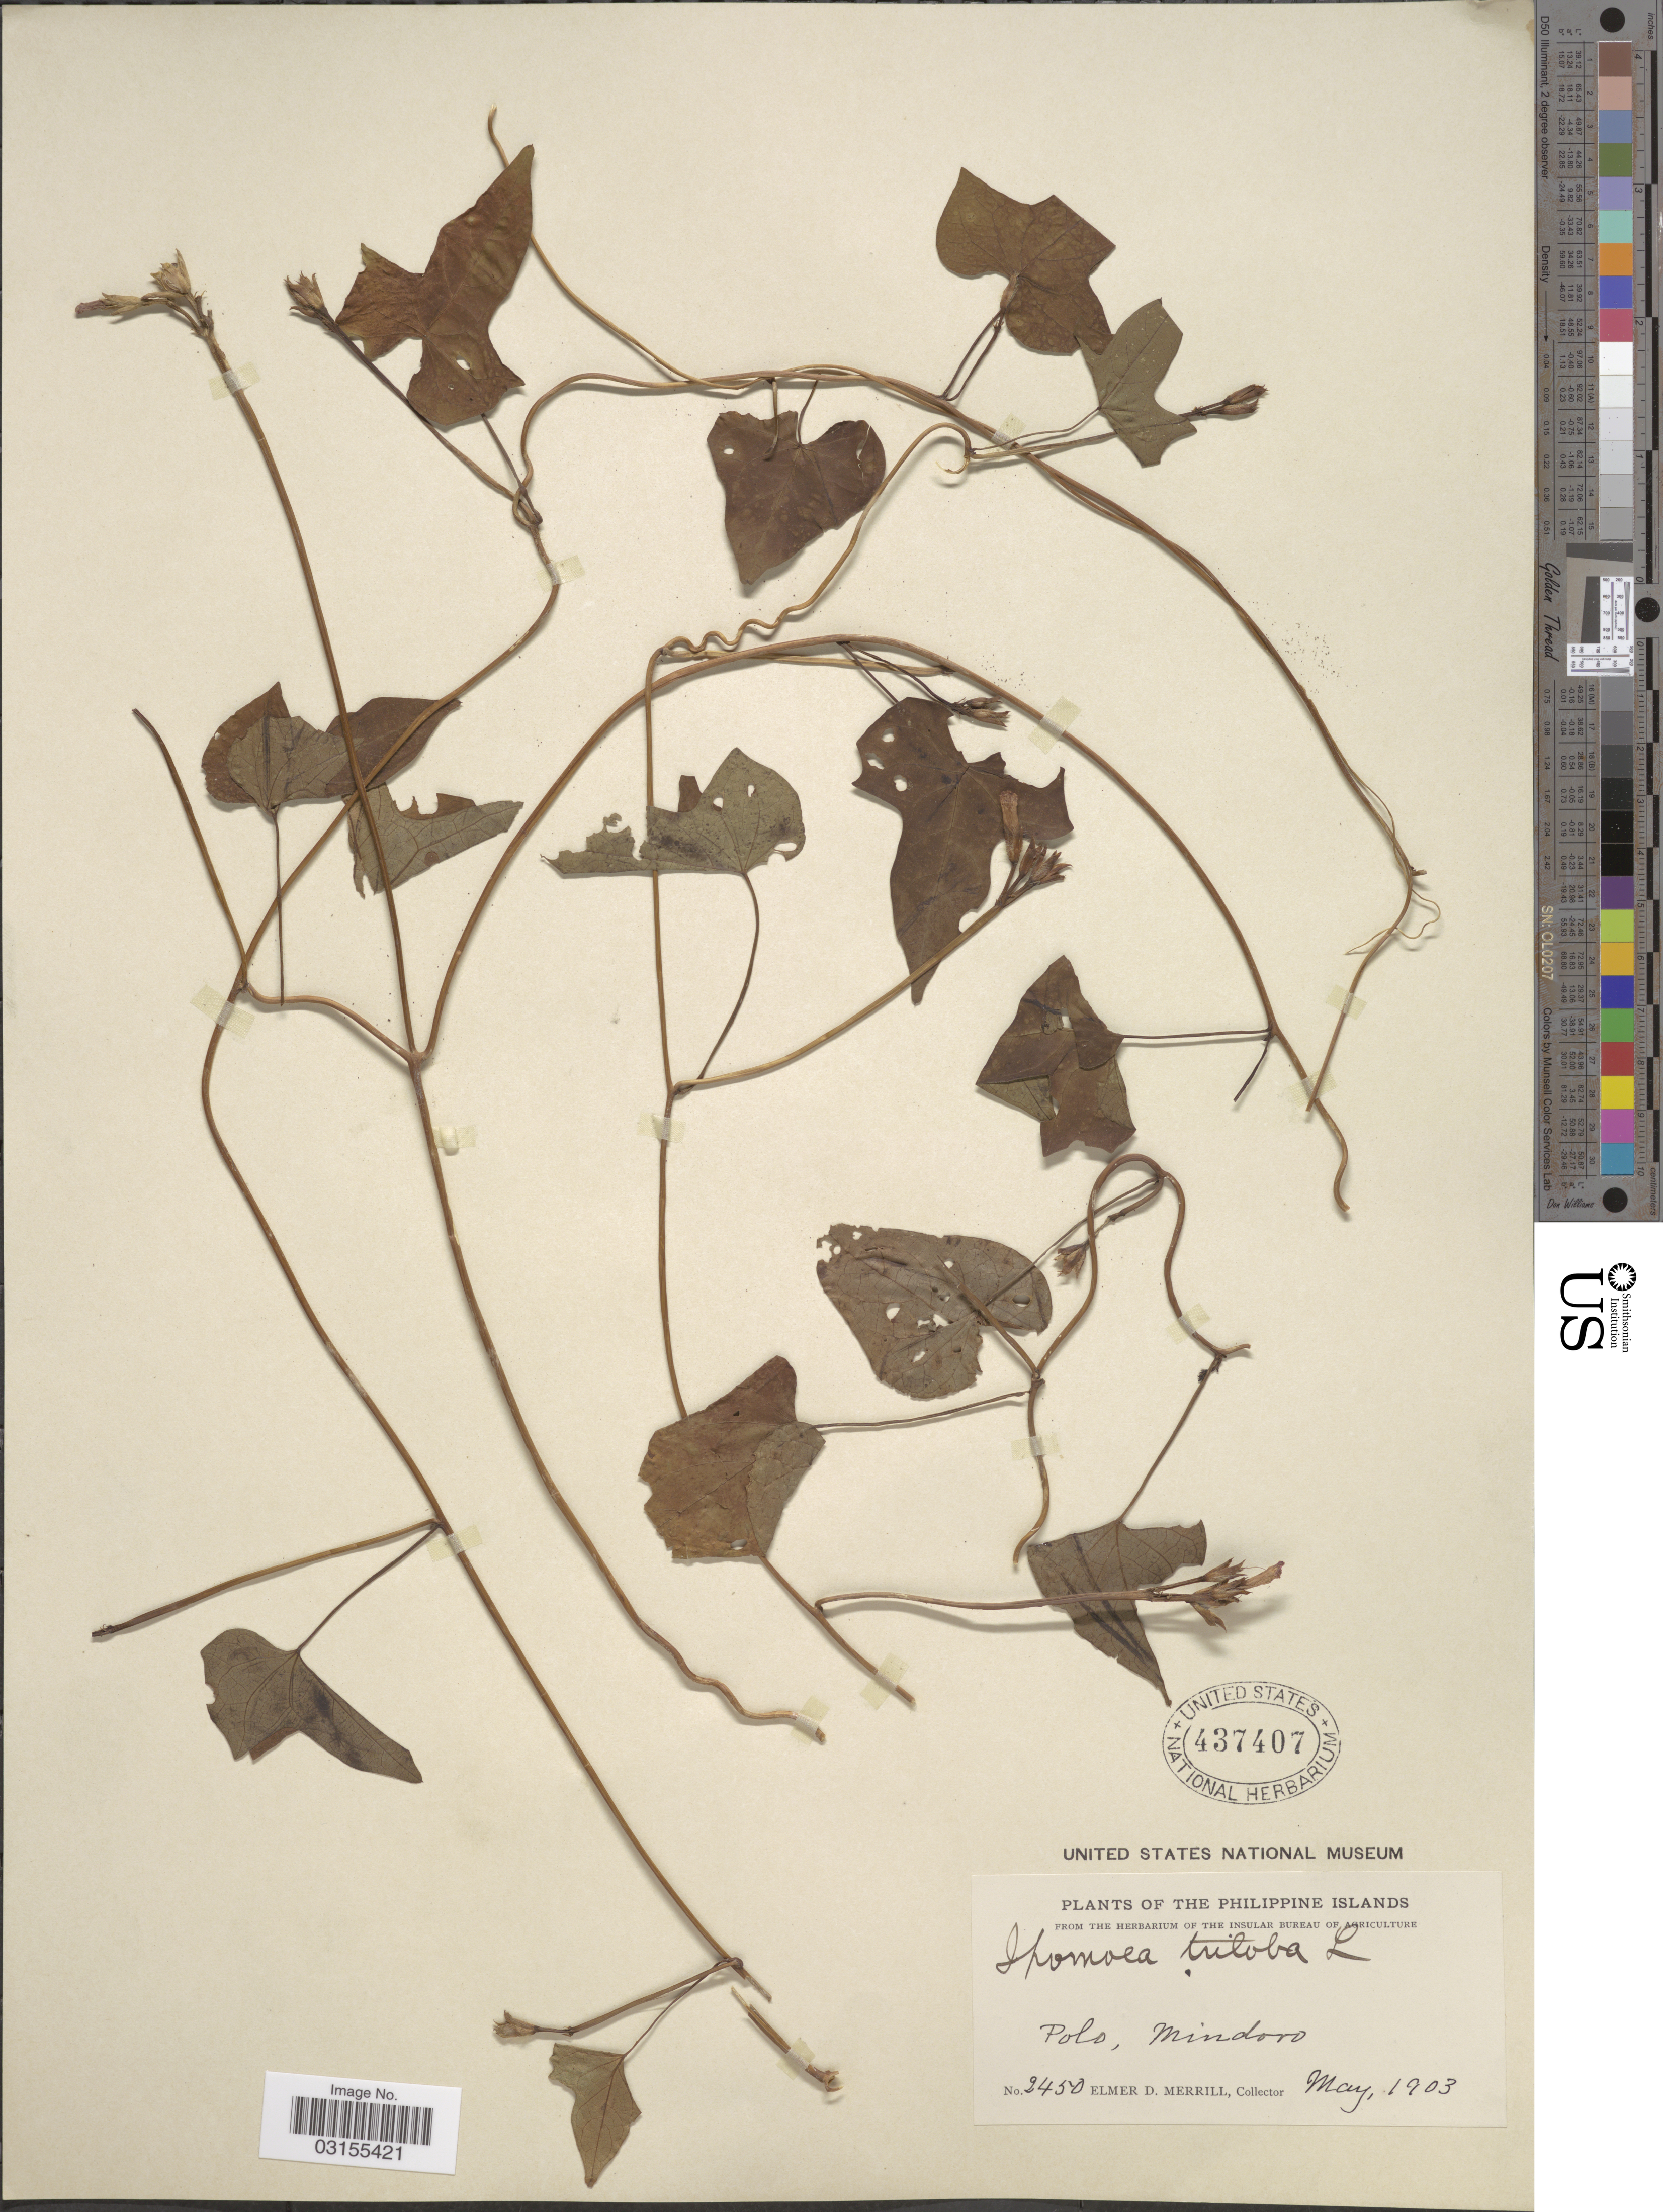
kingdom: Plantae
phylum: Tracheophyta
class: Magnoliopsida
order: Solanales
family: Convolvulaceae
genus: Ipomoea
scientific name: Ipomoea triloba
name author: L.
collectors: E. D. Merrill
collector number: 2450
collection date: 1903-05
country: Philippines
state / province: Mimaropa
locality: The Philippine Islands. Polo.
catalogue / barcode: US 437407